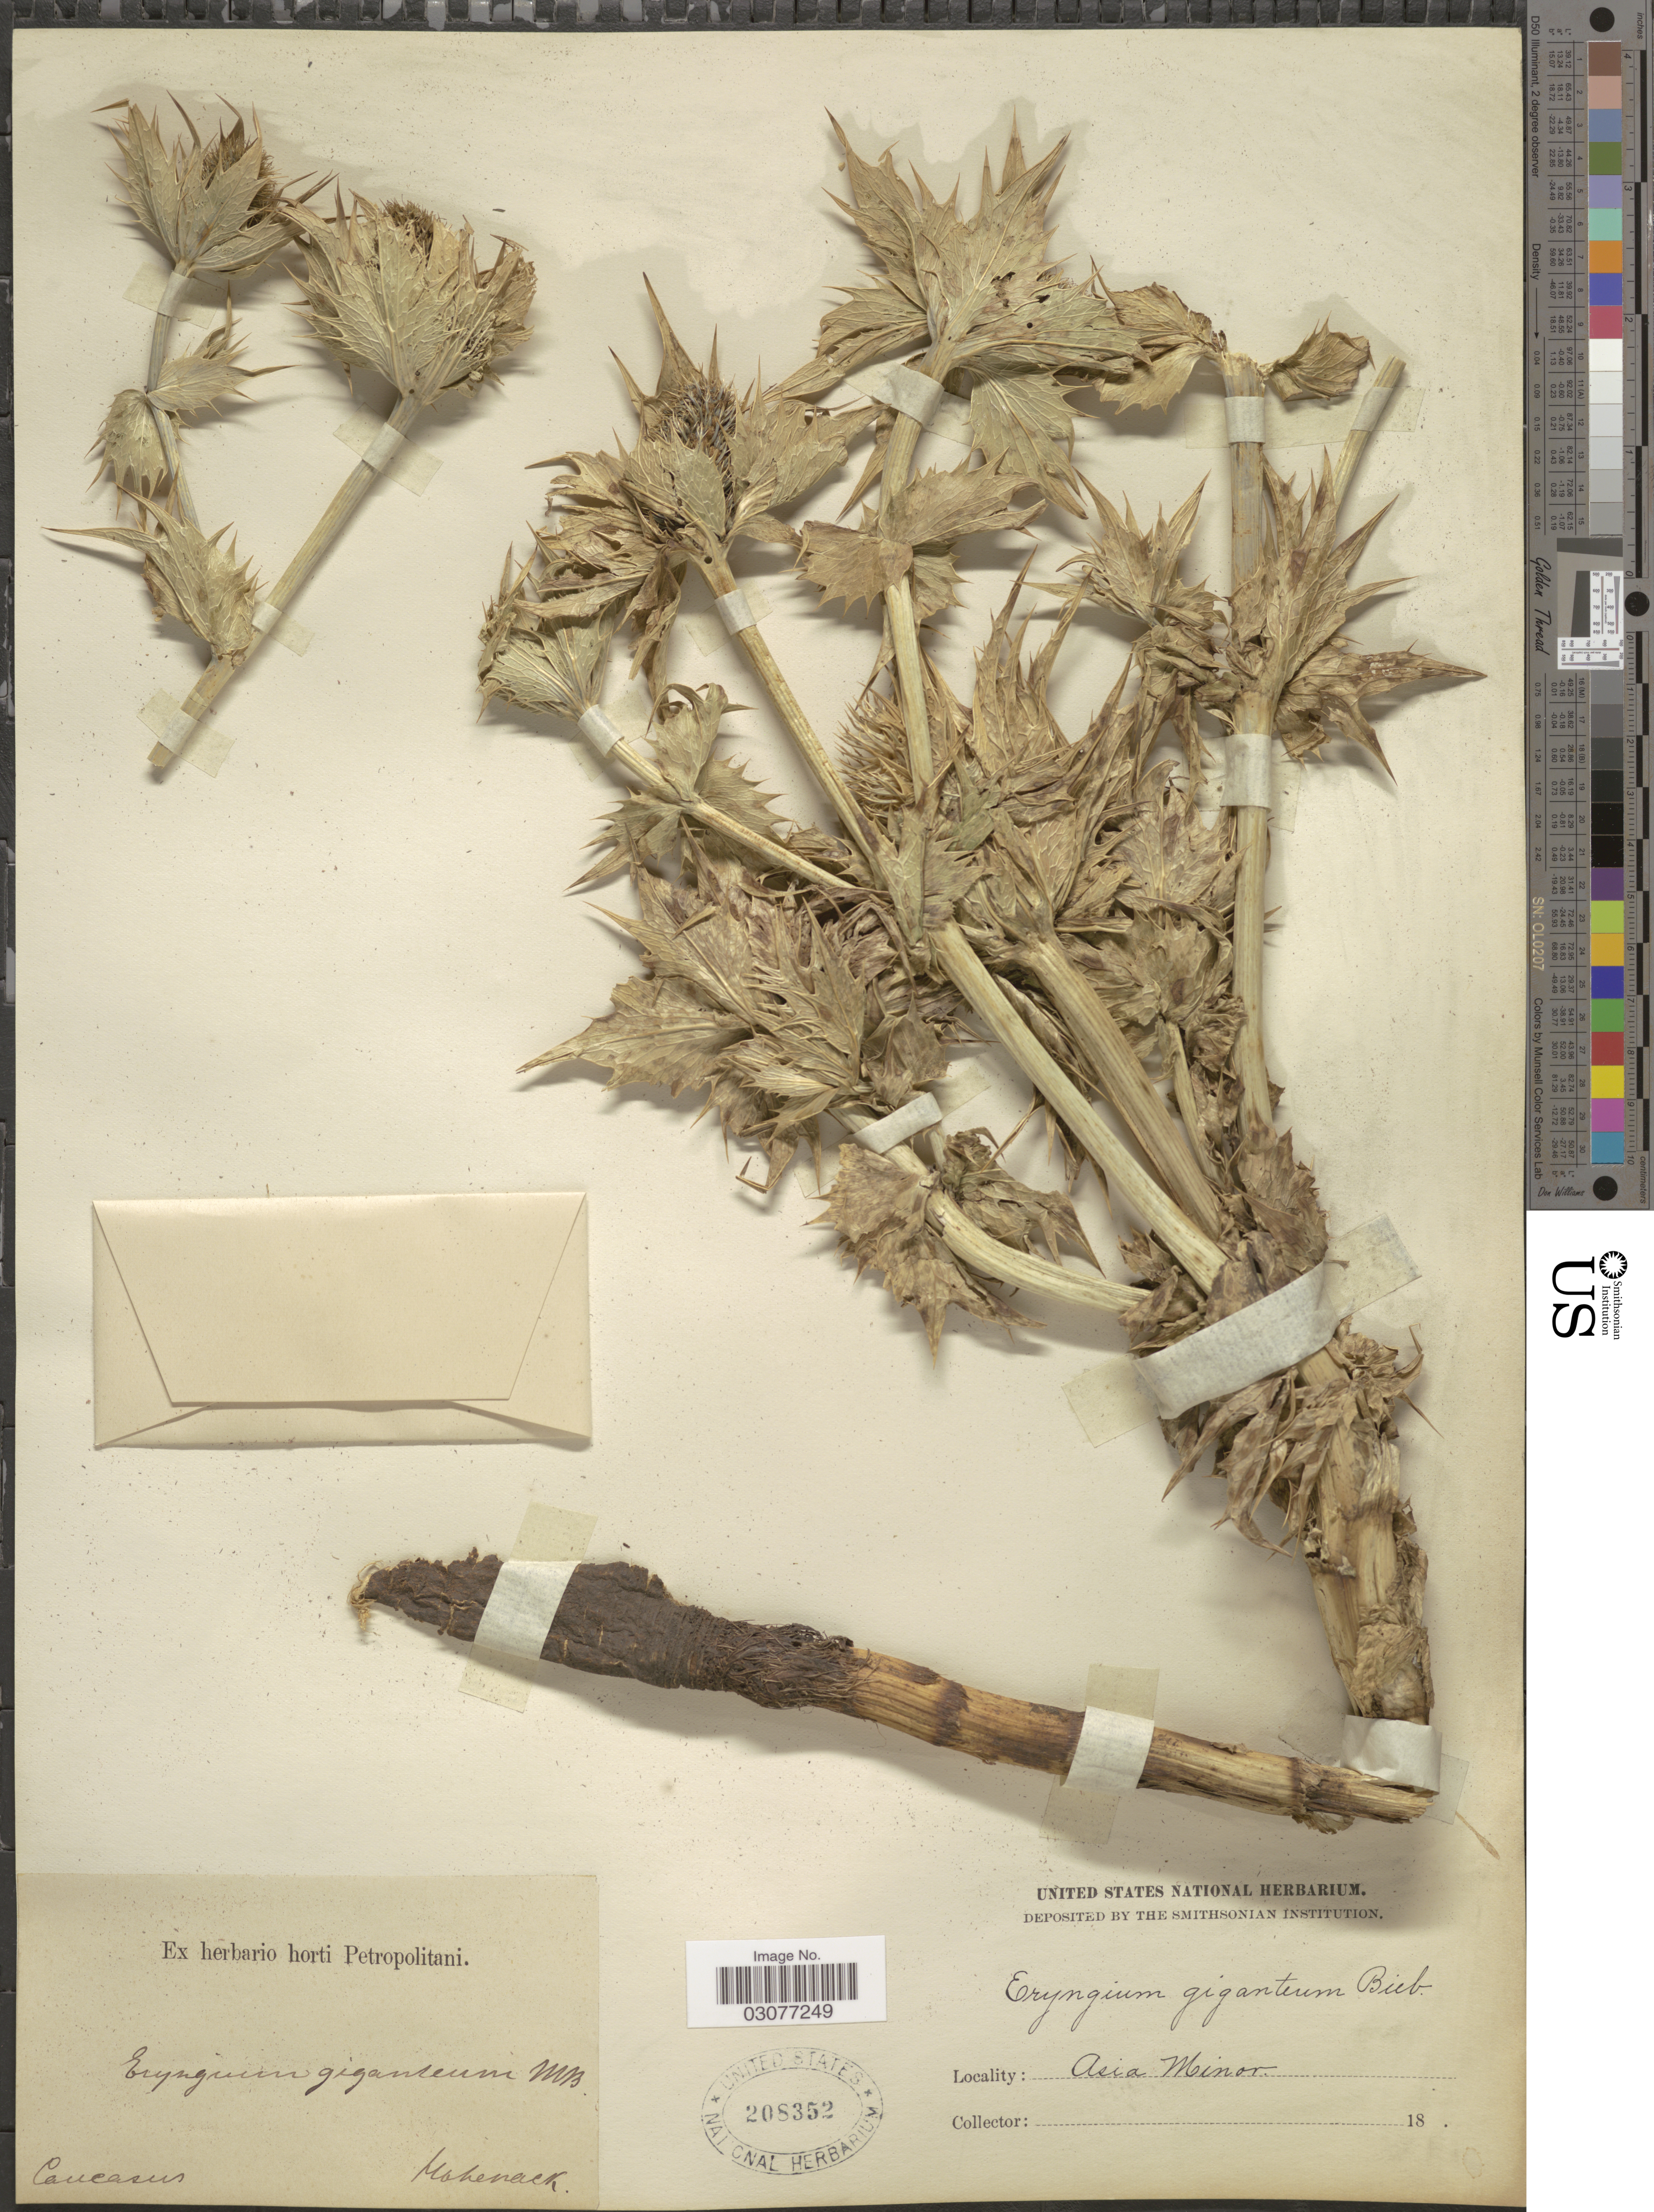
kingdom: Plantae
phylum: Tracheophyta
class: Magnoliopsida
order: Apiales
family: Apiaceae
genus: Eryngium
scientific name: Eryngium giganteum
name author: M. Bieb.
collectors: Hohenack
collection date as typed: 18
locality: Caucacus, Asia Minor.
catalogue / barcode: US 208352